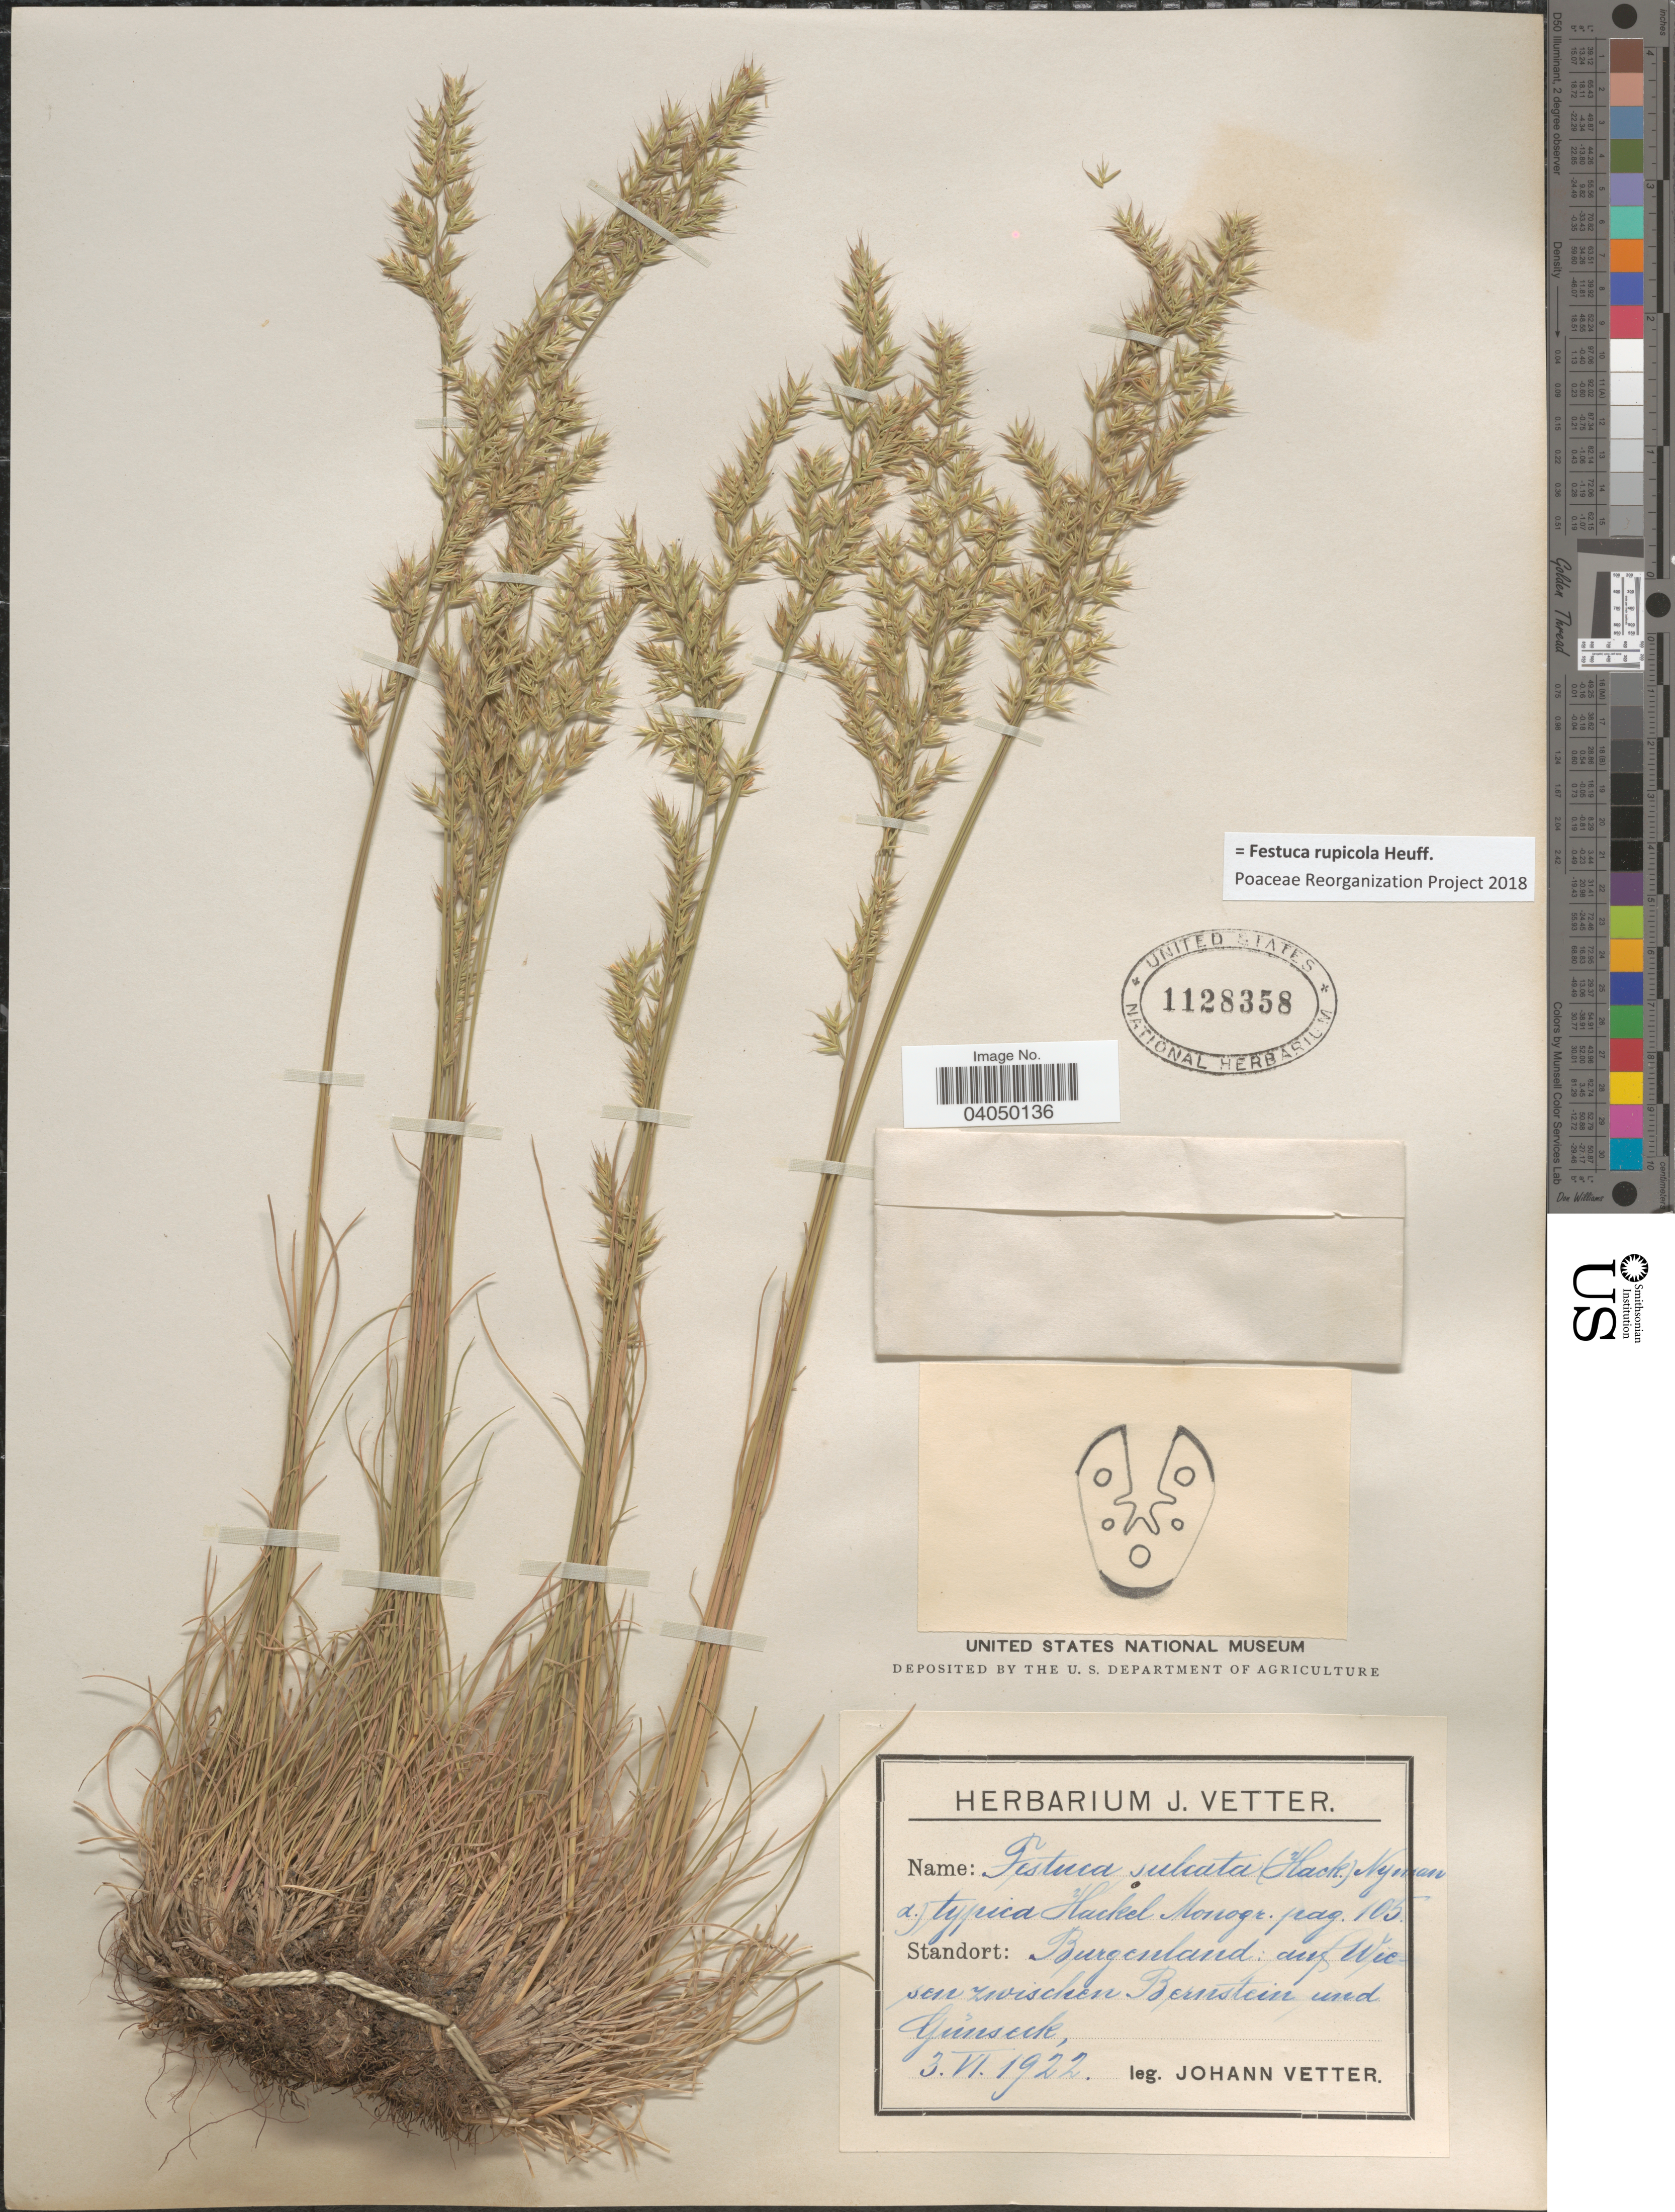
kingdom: Plantae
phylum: Tracheophyta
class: Liliopsida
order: Poales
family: Poaceae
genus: Festuca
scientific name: Festuca rupicola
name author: Heuff.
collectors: J. Vetter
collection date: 1922-06-03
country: Austria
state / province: Burgenland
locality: Auf Wiesen zwischen Bernstein und Günseck.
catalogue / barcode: US 1128358